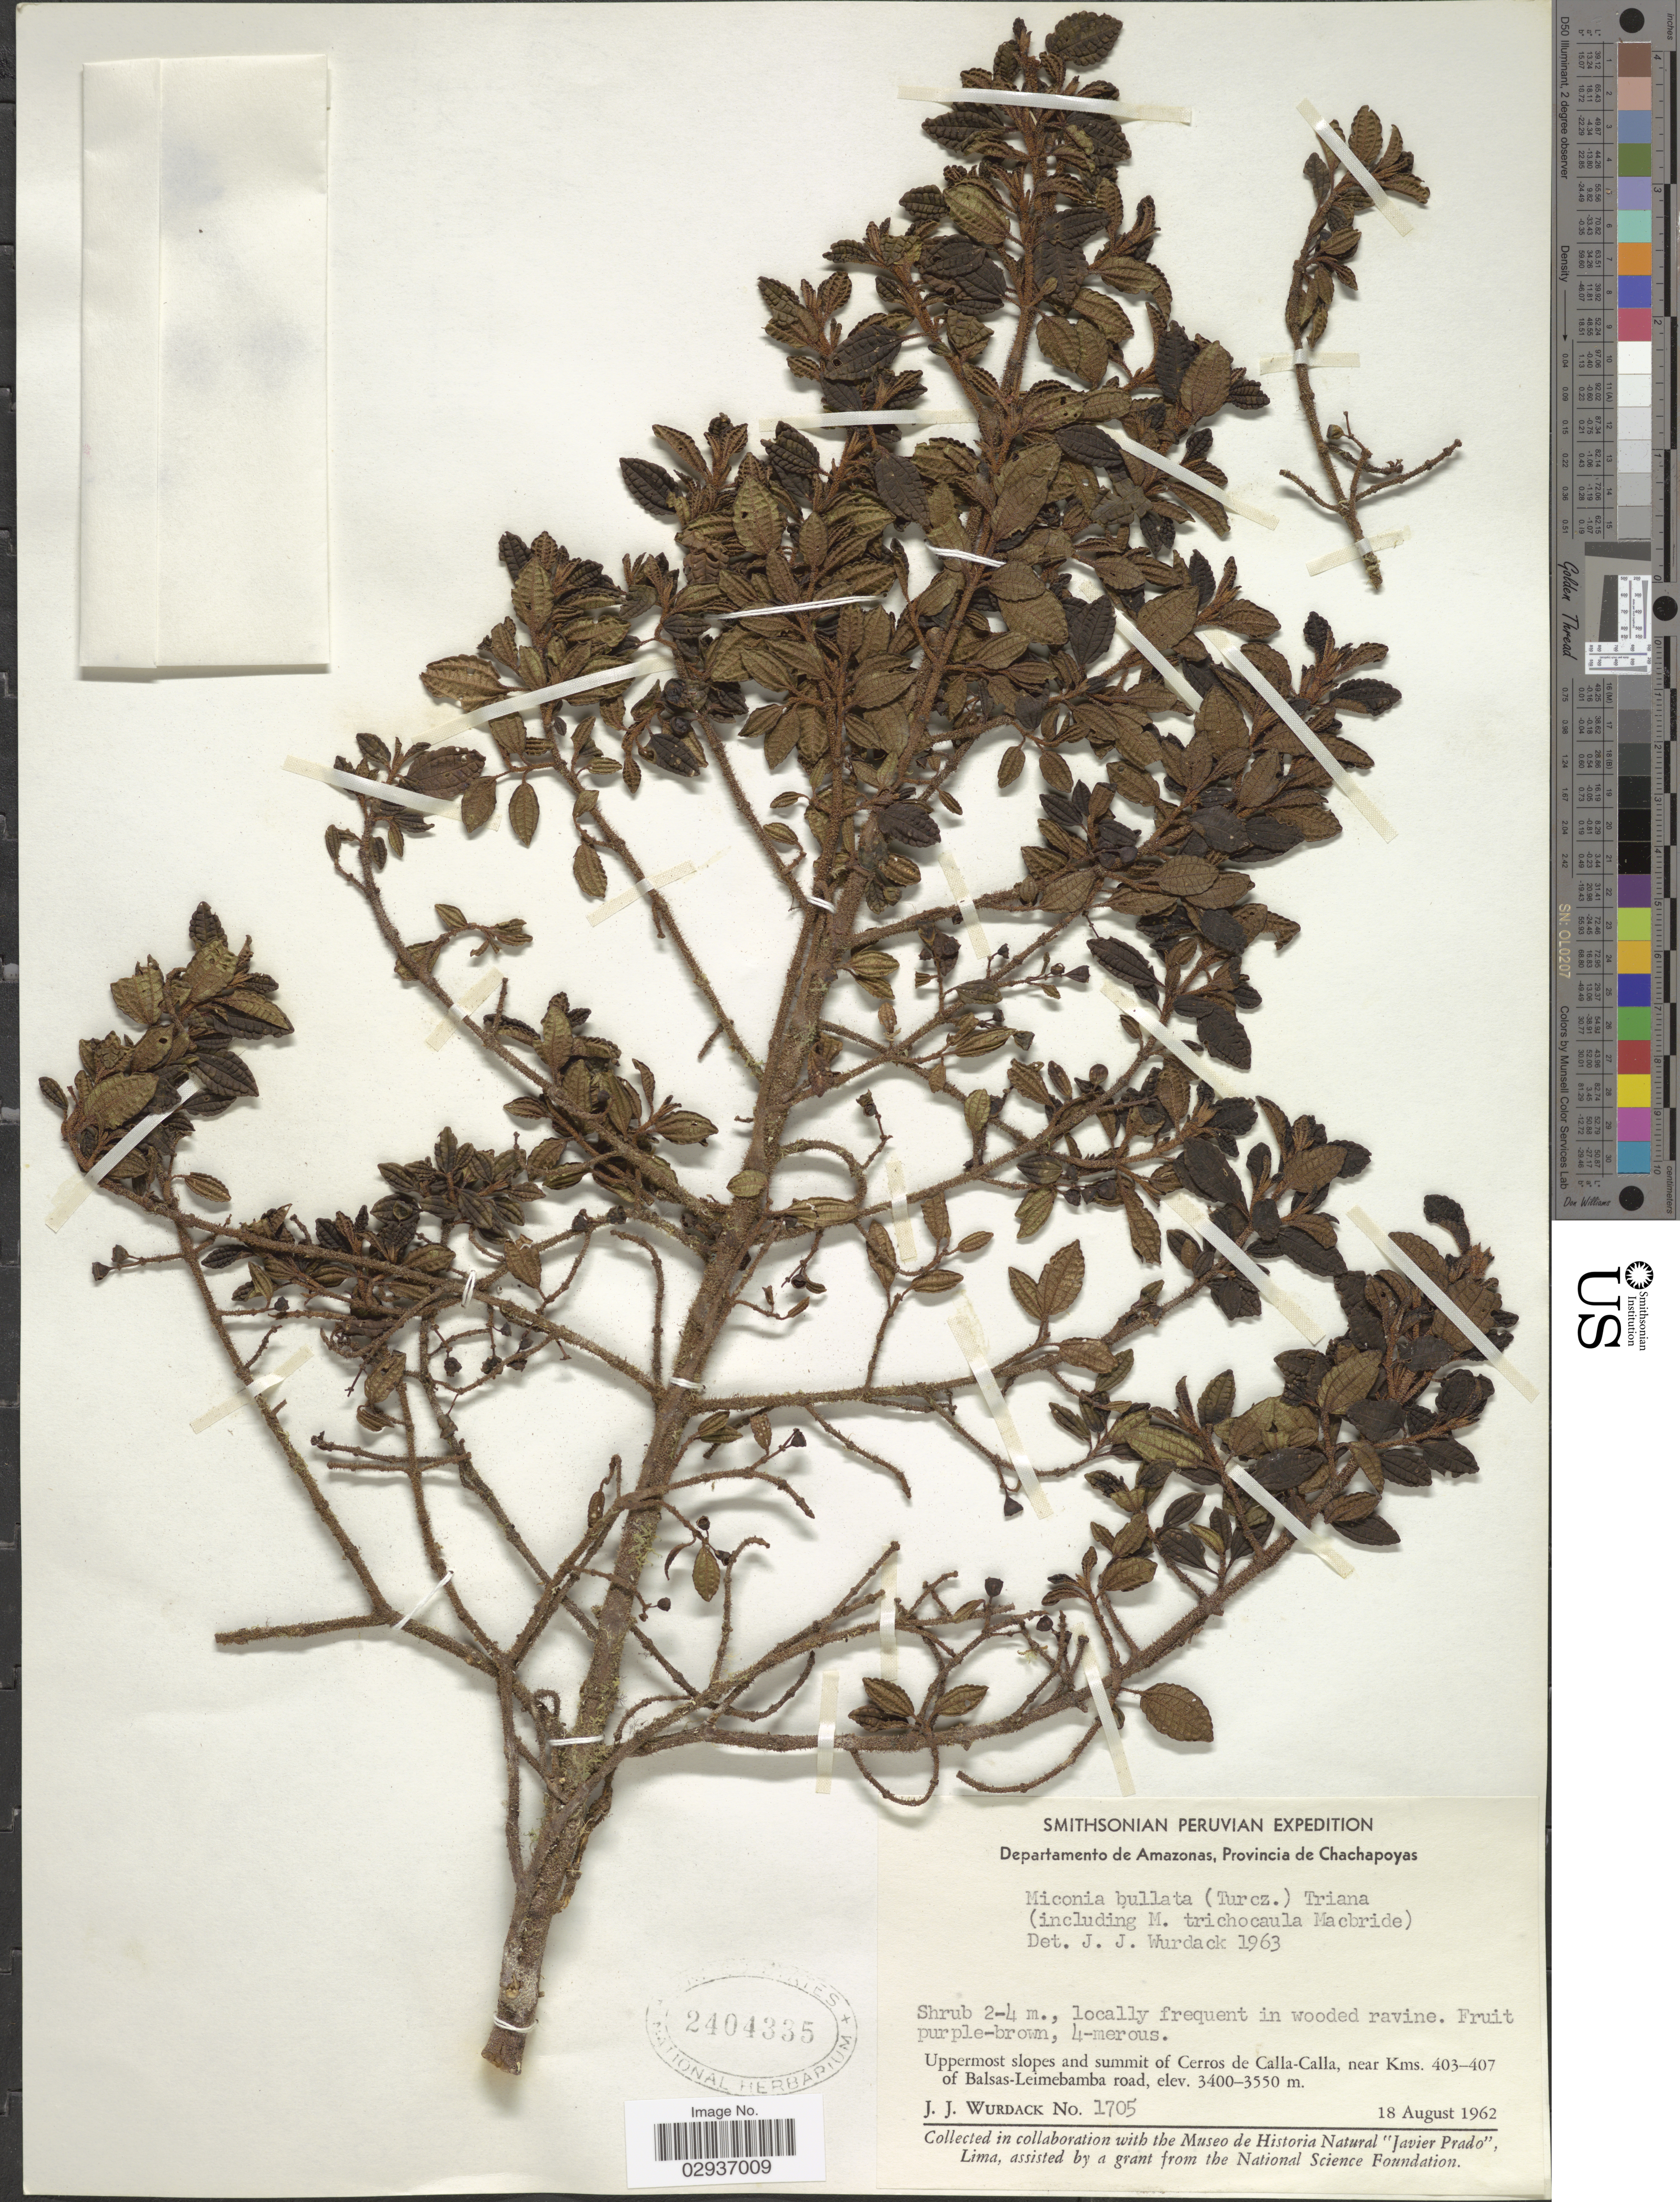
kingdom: Plantae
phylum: Tracheophyta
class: Magnoliopsida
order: Myrtales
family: Melastomataceae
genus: Miconia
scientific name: Miconia bullata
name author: (Turcz.) Triana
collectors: J. J. Wurdack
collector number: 1705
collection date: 1962-08-18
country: Peru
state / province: Amazonas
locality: Departamento de Amazonas, Provincia de Chachapoyas. Uppermost slopes and summit of Cerros de Calla-Calla, near Kms. 403-407 of Balsas-Leimebamba road.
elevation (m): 3400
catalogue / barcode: US 2404335